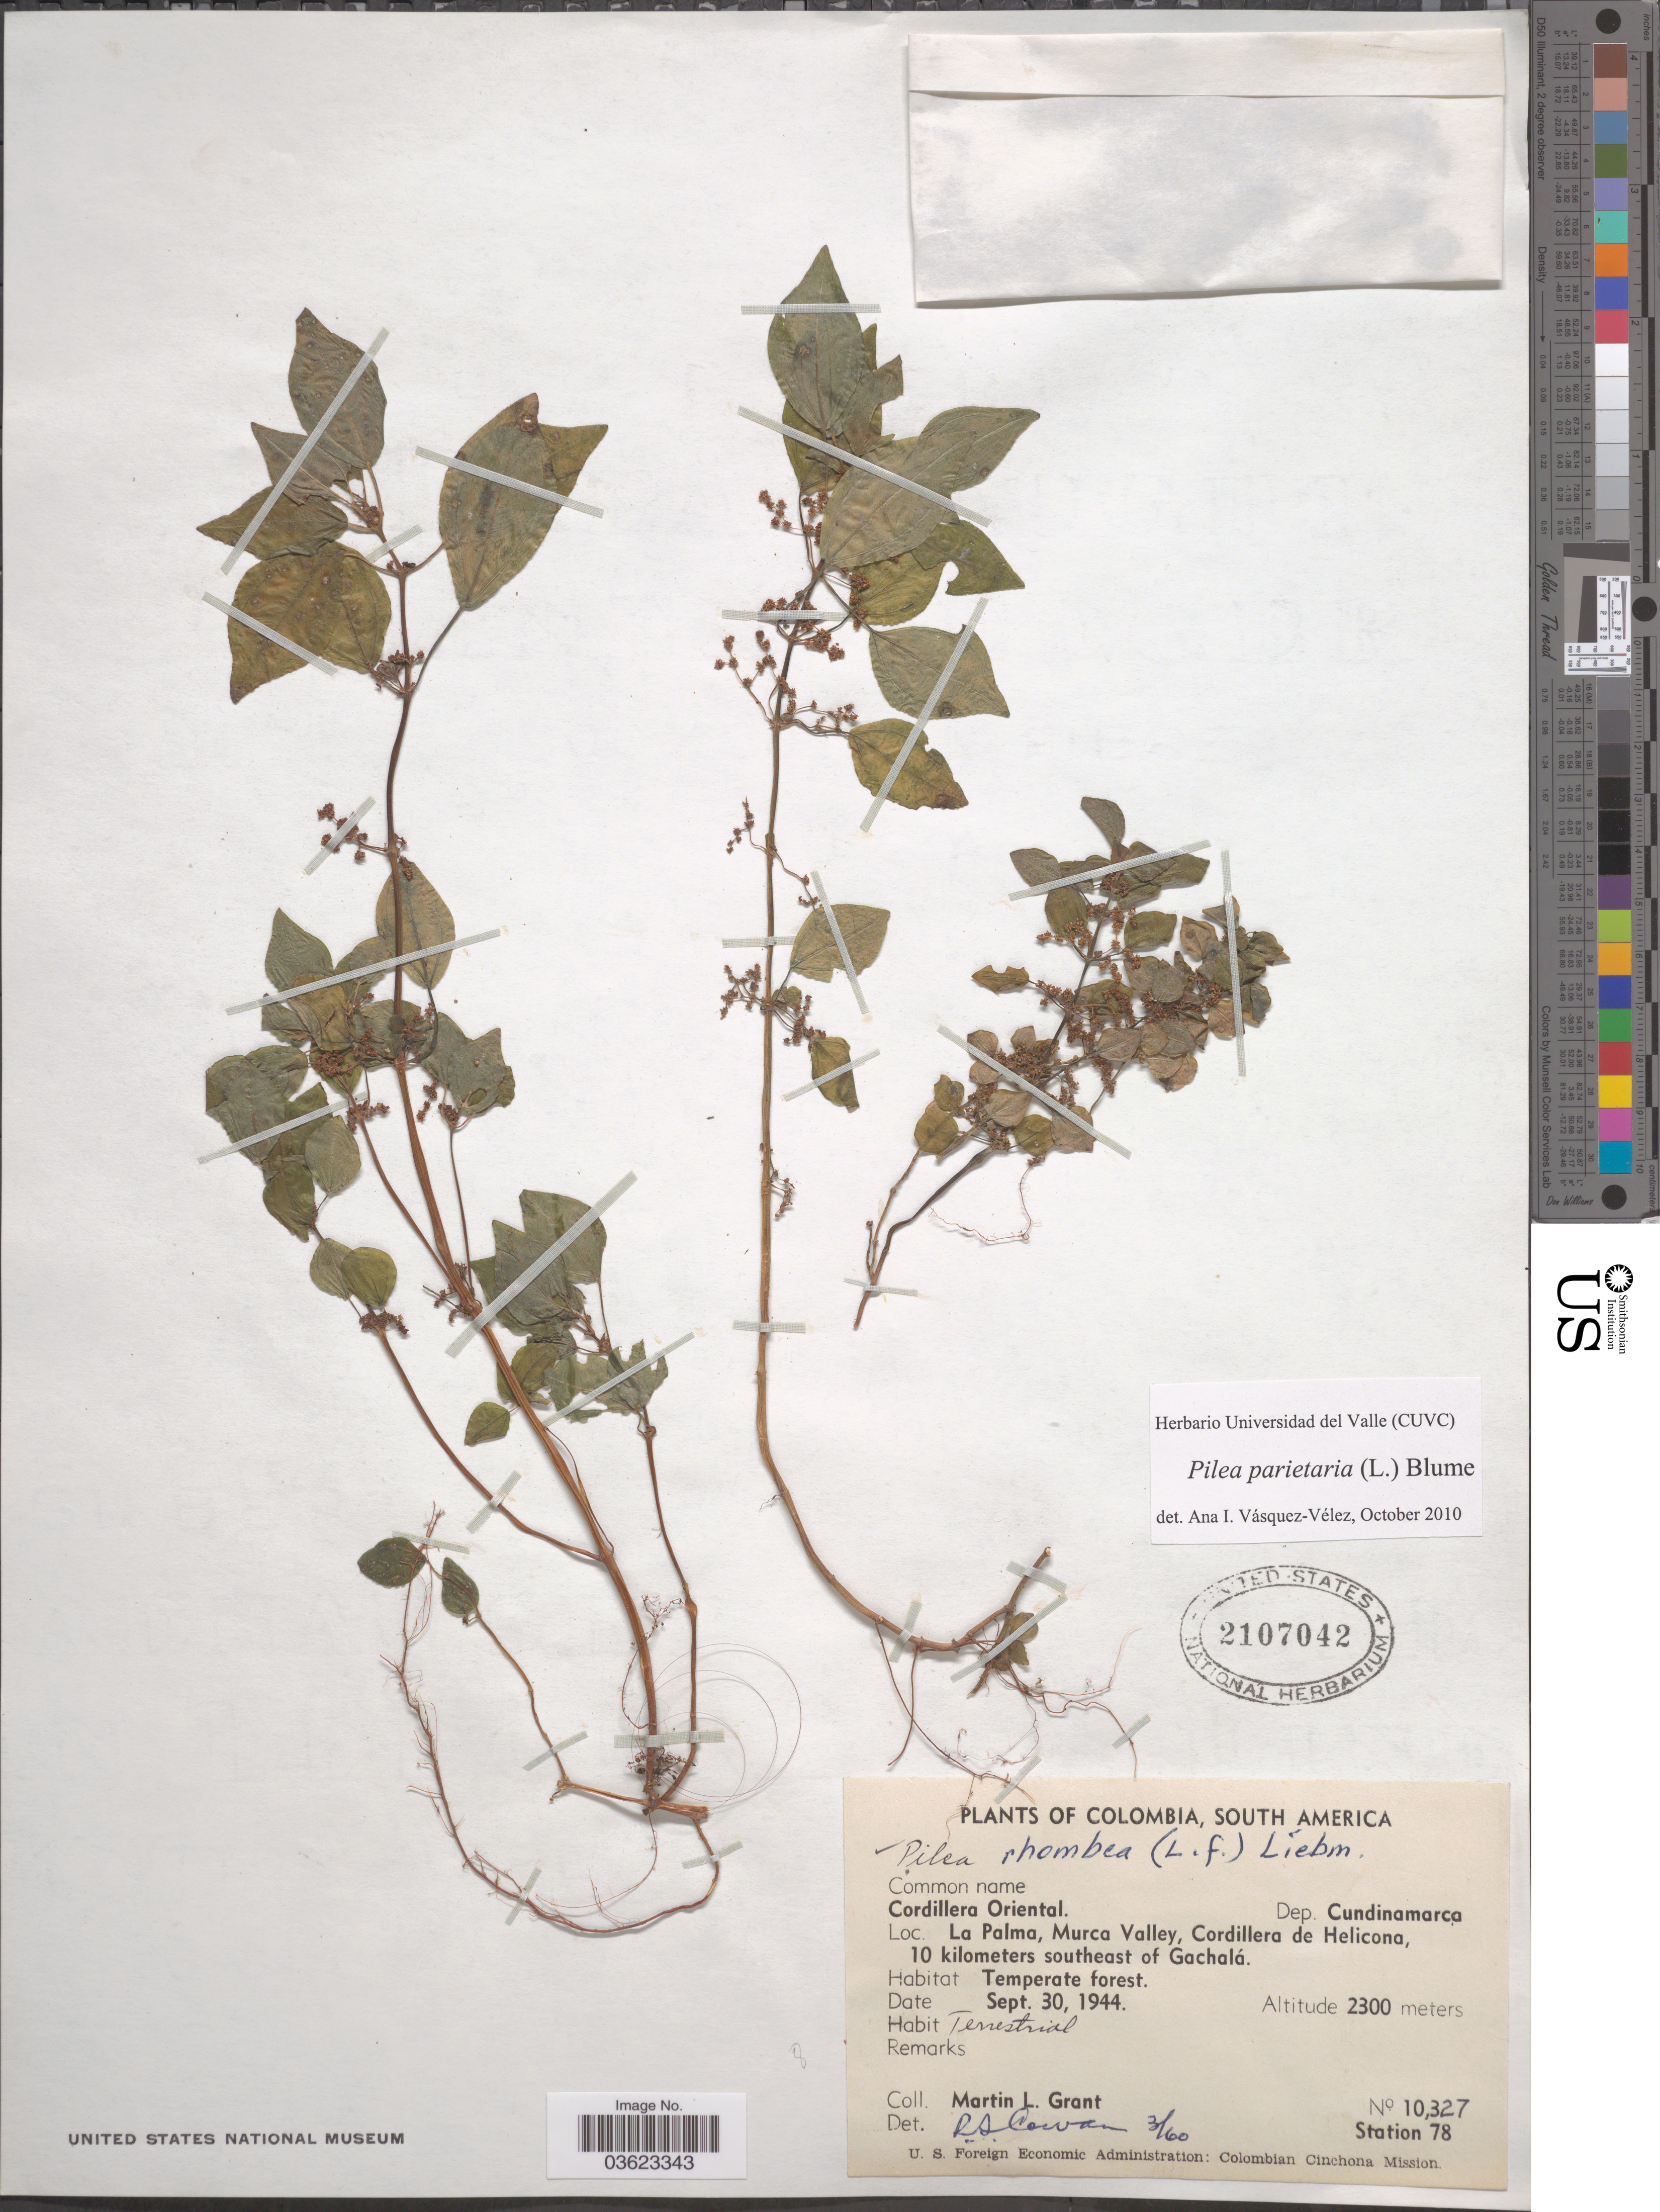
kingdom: Plantae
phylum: Tracheophyta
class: Magnoliopsida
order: Rosales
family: Urticaceae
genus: Pilea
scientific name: Pilea parietaria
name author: (L.) Blume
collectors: M. L. Grant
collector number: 10327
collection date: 1944-09-30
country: Colombia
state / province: Cundinamarca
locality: Cordillera Oriental. Dep. Cundinamarca. La Palma, Murca Valley, Cordillera de Helicona, 10 kilometers southeast of Gachalá. Station 78.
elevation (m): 2300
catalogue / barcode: US 2107042